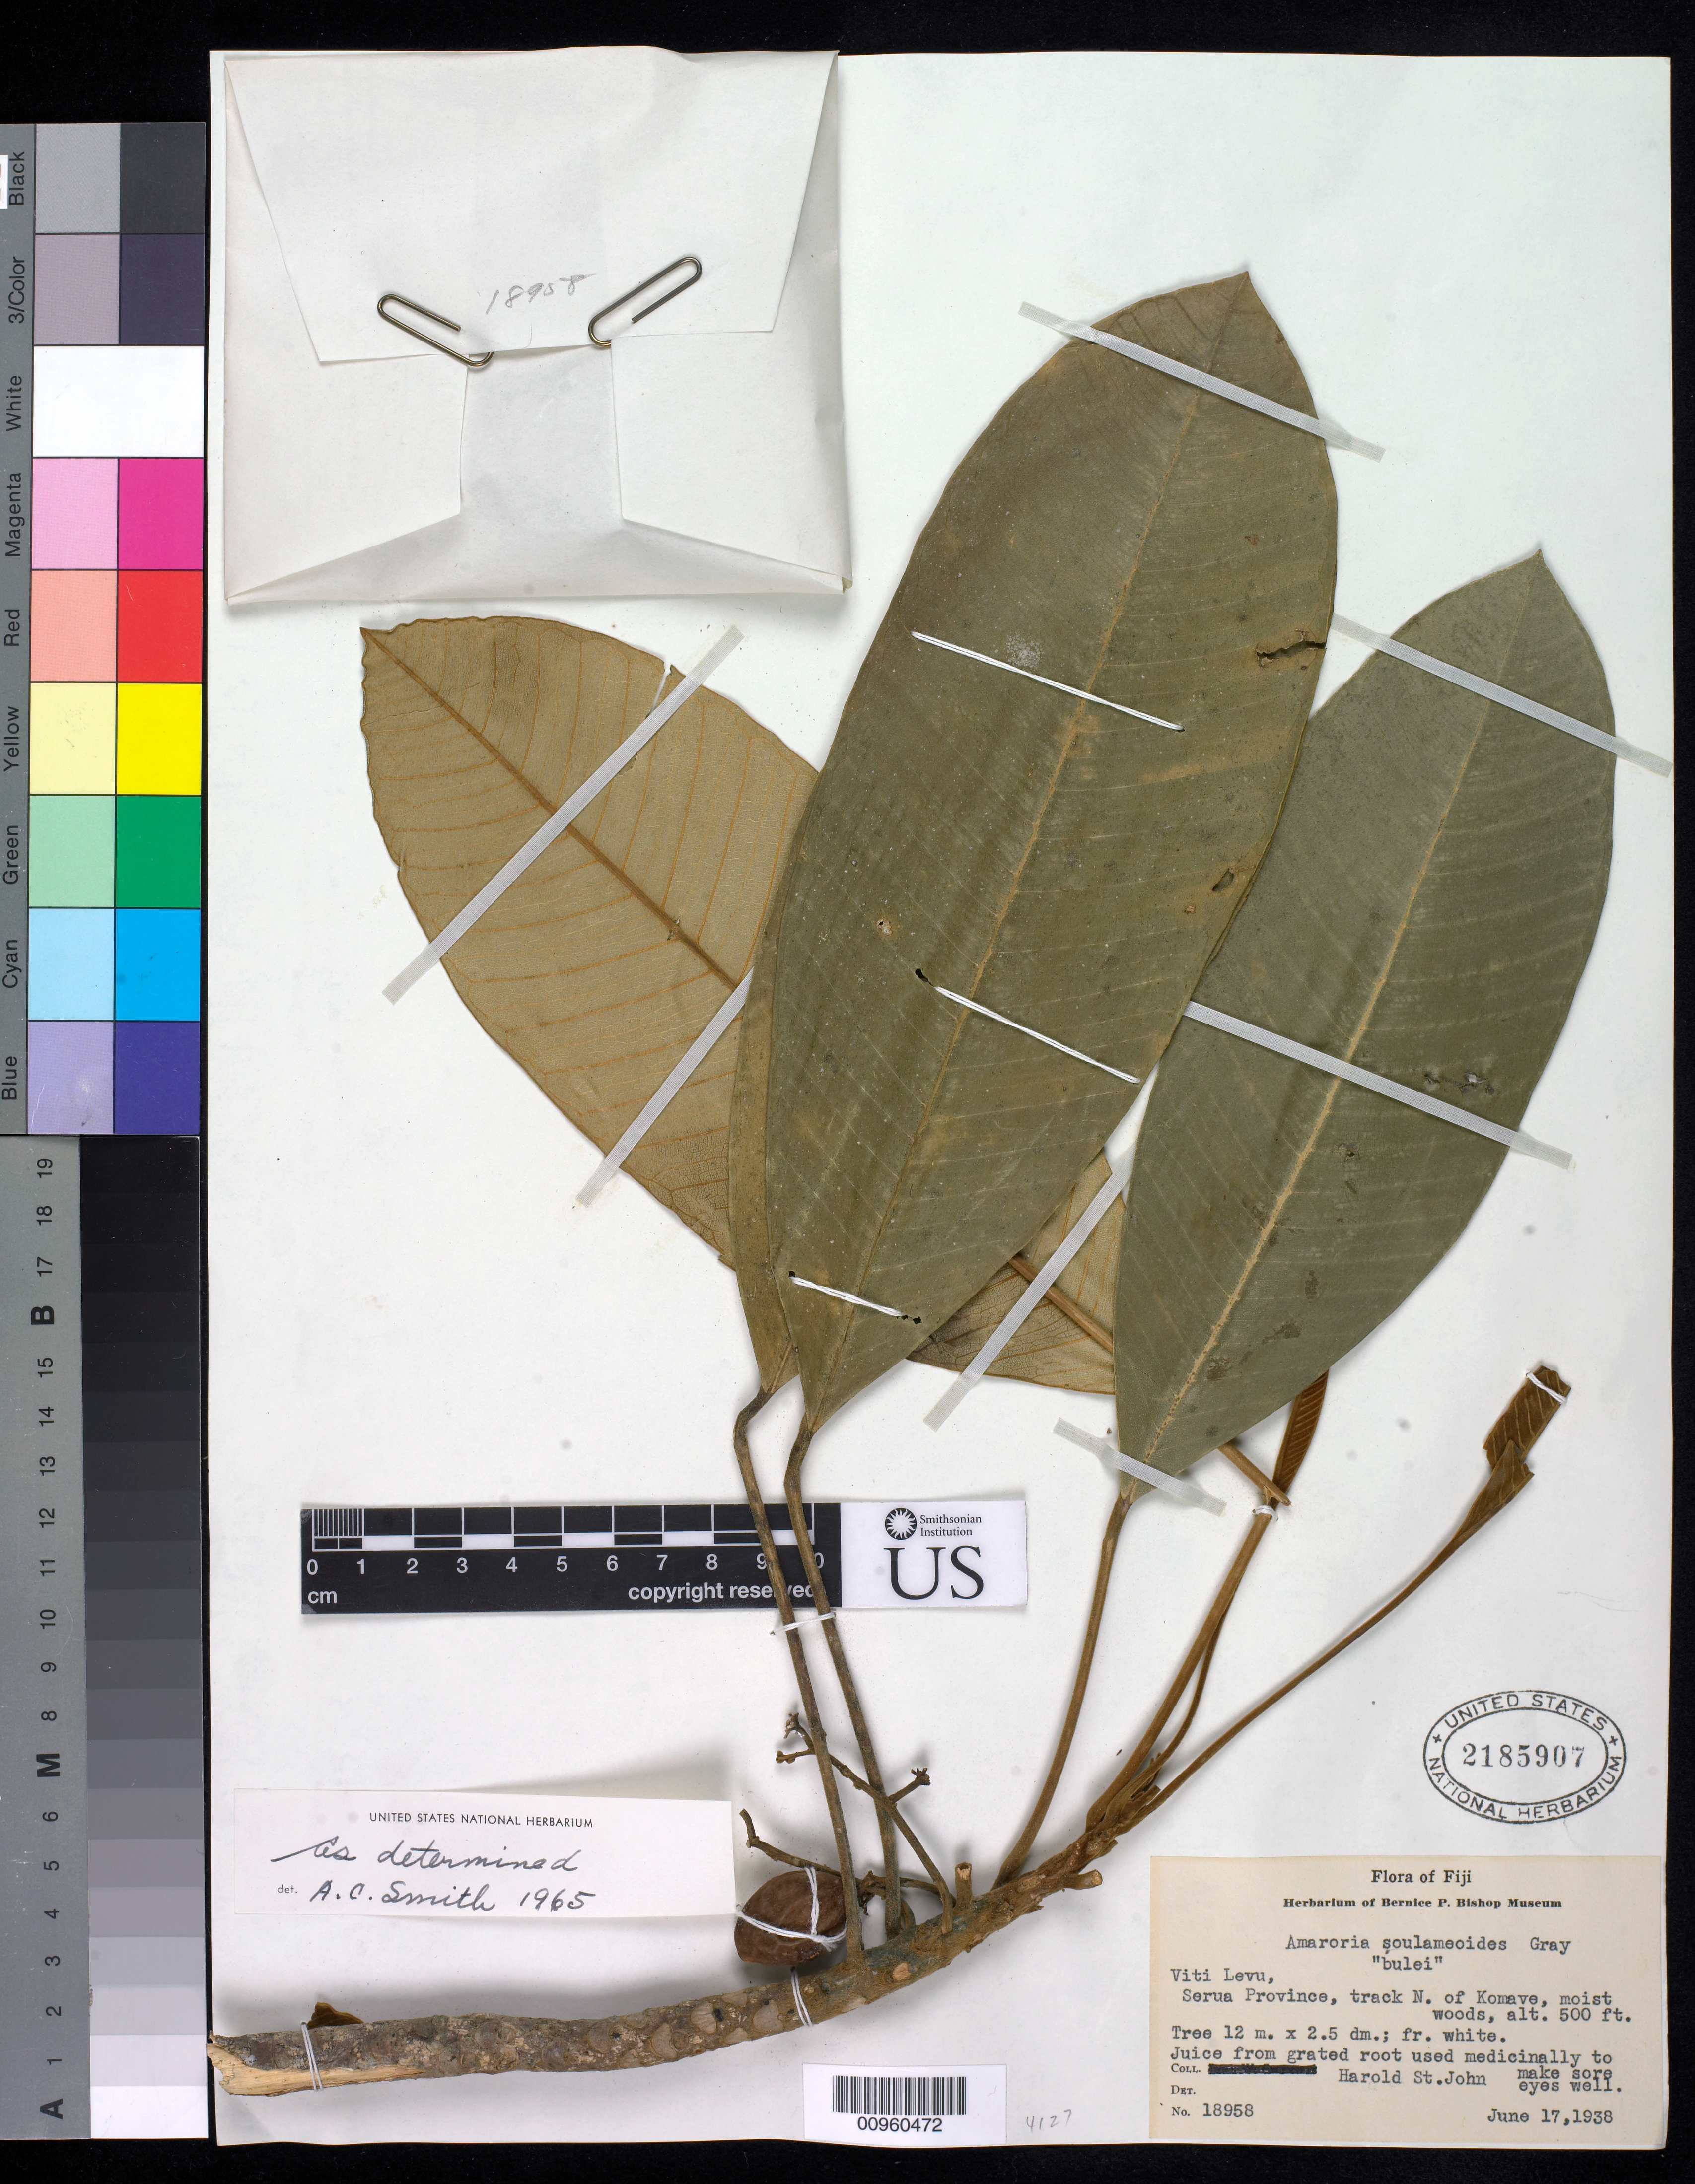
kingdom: Plantae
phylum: Tracheophyta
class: Magnoliopsida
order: Sapindales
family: Simaroubaceae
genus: Soulamea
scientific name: Soulamea soulameoides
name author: (A. Gray) Noot.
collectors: H. St. John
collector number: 18958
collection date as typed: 17 Jun 1938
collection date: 1938-06-17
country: Fiji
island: Viti Levu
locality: Fiji, Serua Province, N of Komave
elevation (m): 152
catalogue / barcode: US 2185907